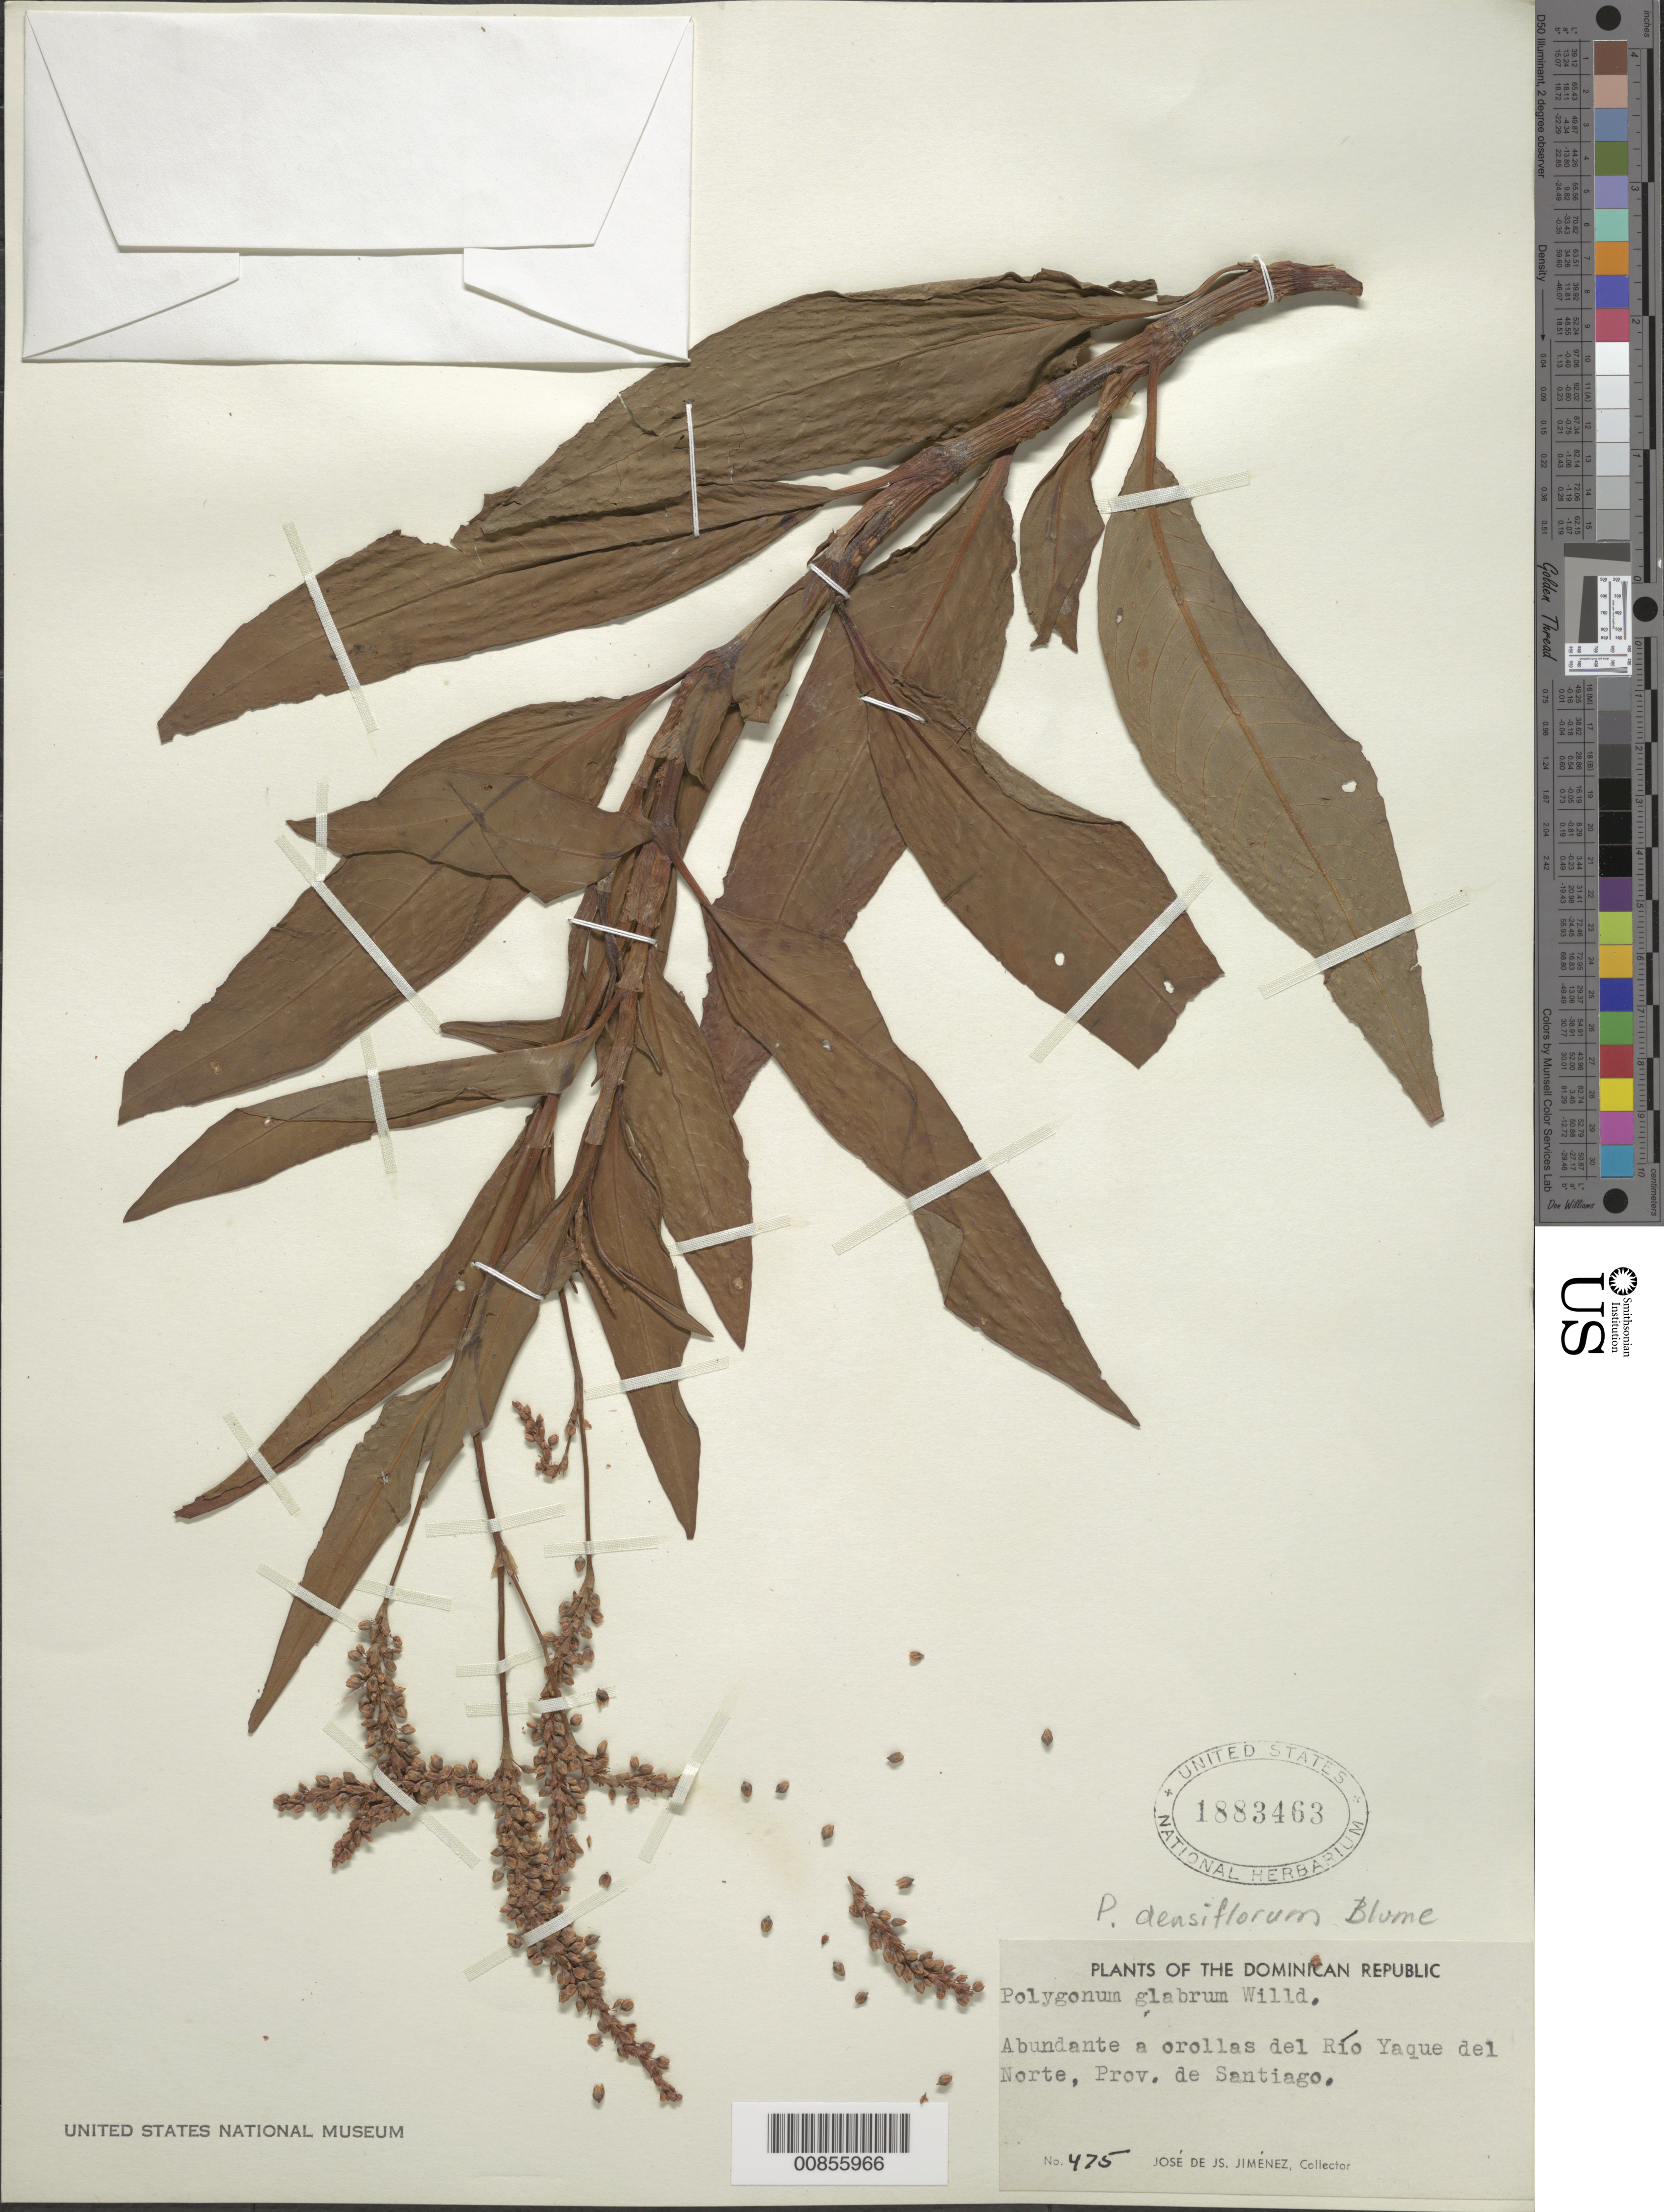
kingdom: Plantae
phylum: Tracheophyta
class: Magnoliopsida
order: Caryophyllales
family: Polygonaceae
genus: Polygonum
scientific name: Polygonum sp.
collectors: J. J. Jiménez Almonte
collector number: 475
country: Dominican Republic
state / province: Santiago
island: Hispaniola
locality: Orillas del Río Yaque del Norte.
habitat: Orillas del río.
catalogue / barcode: US 1883463